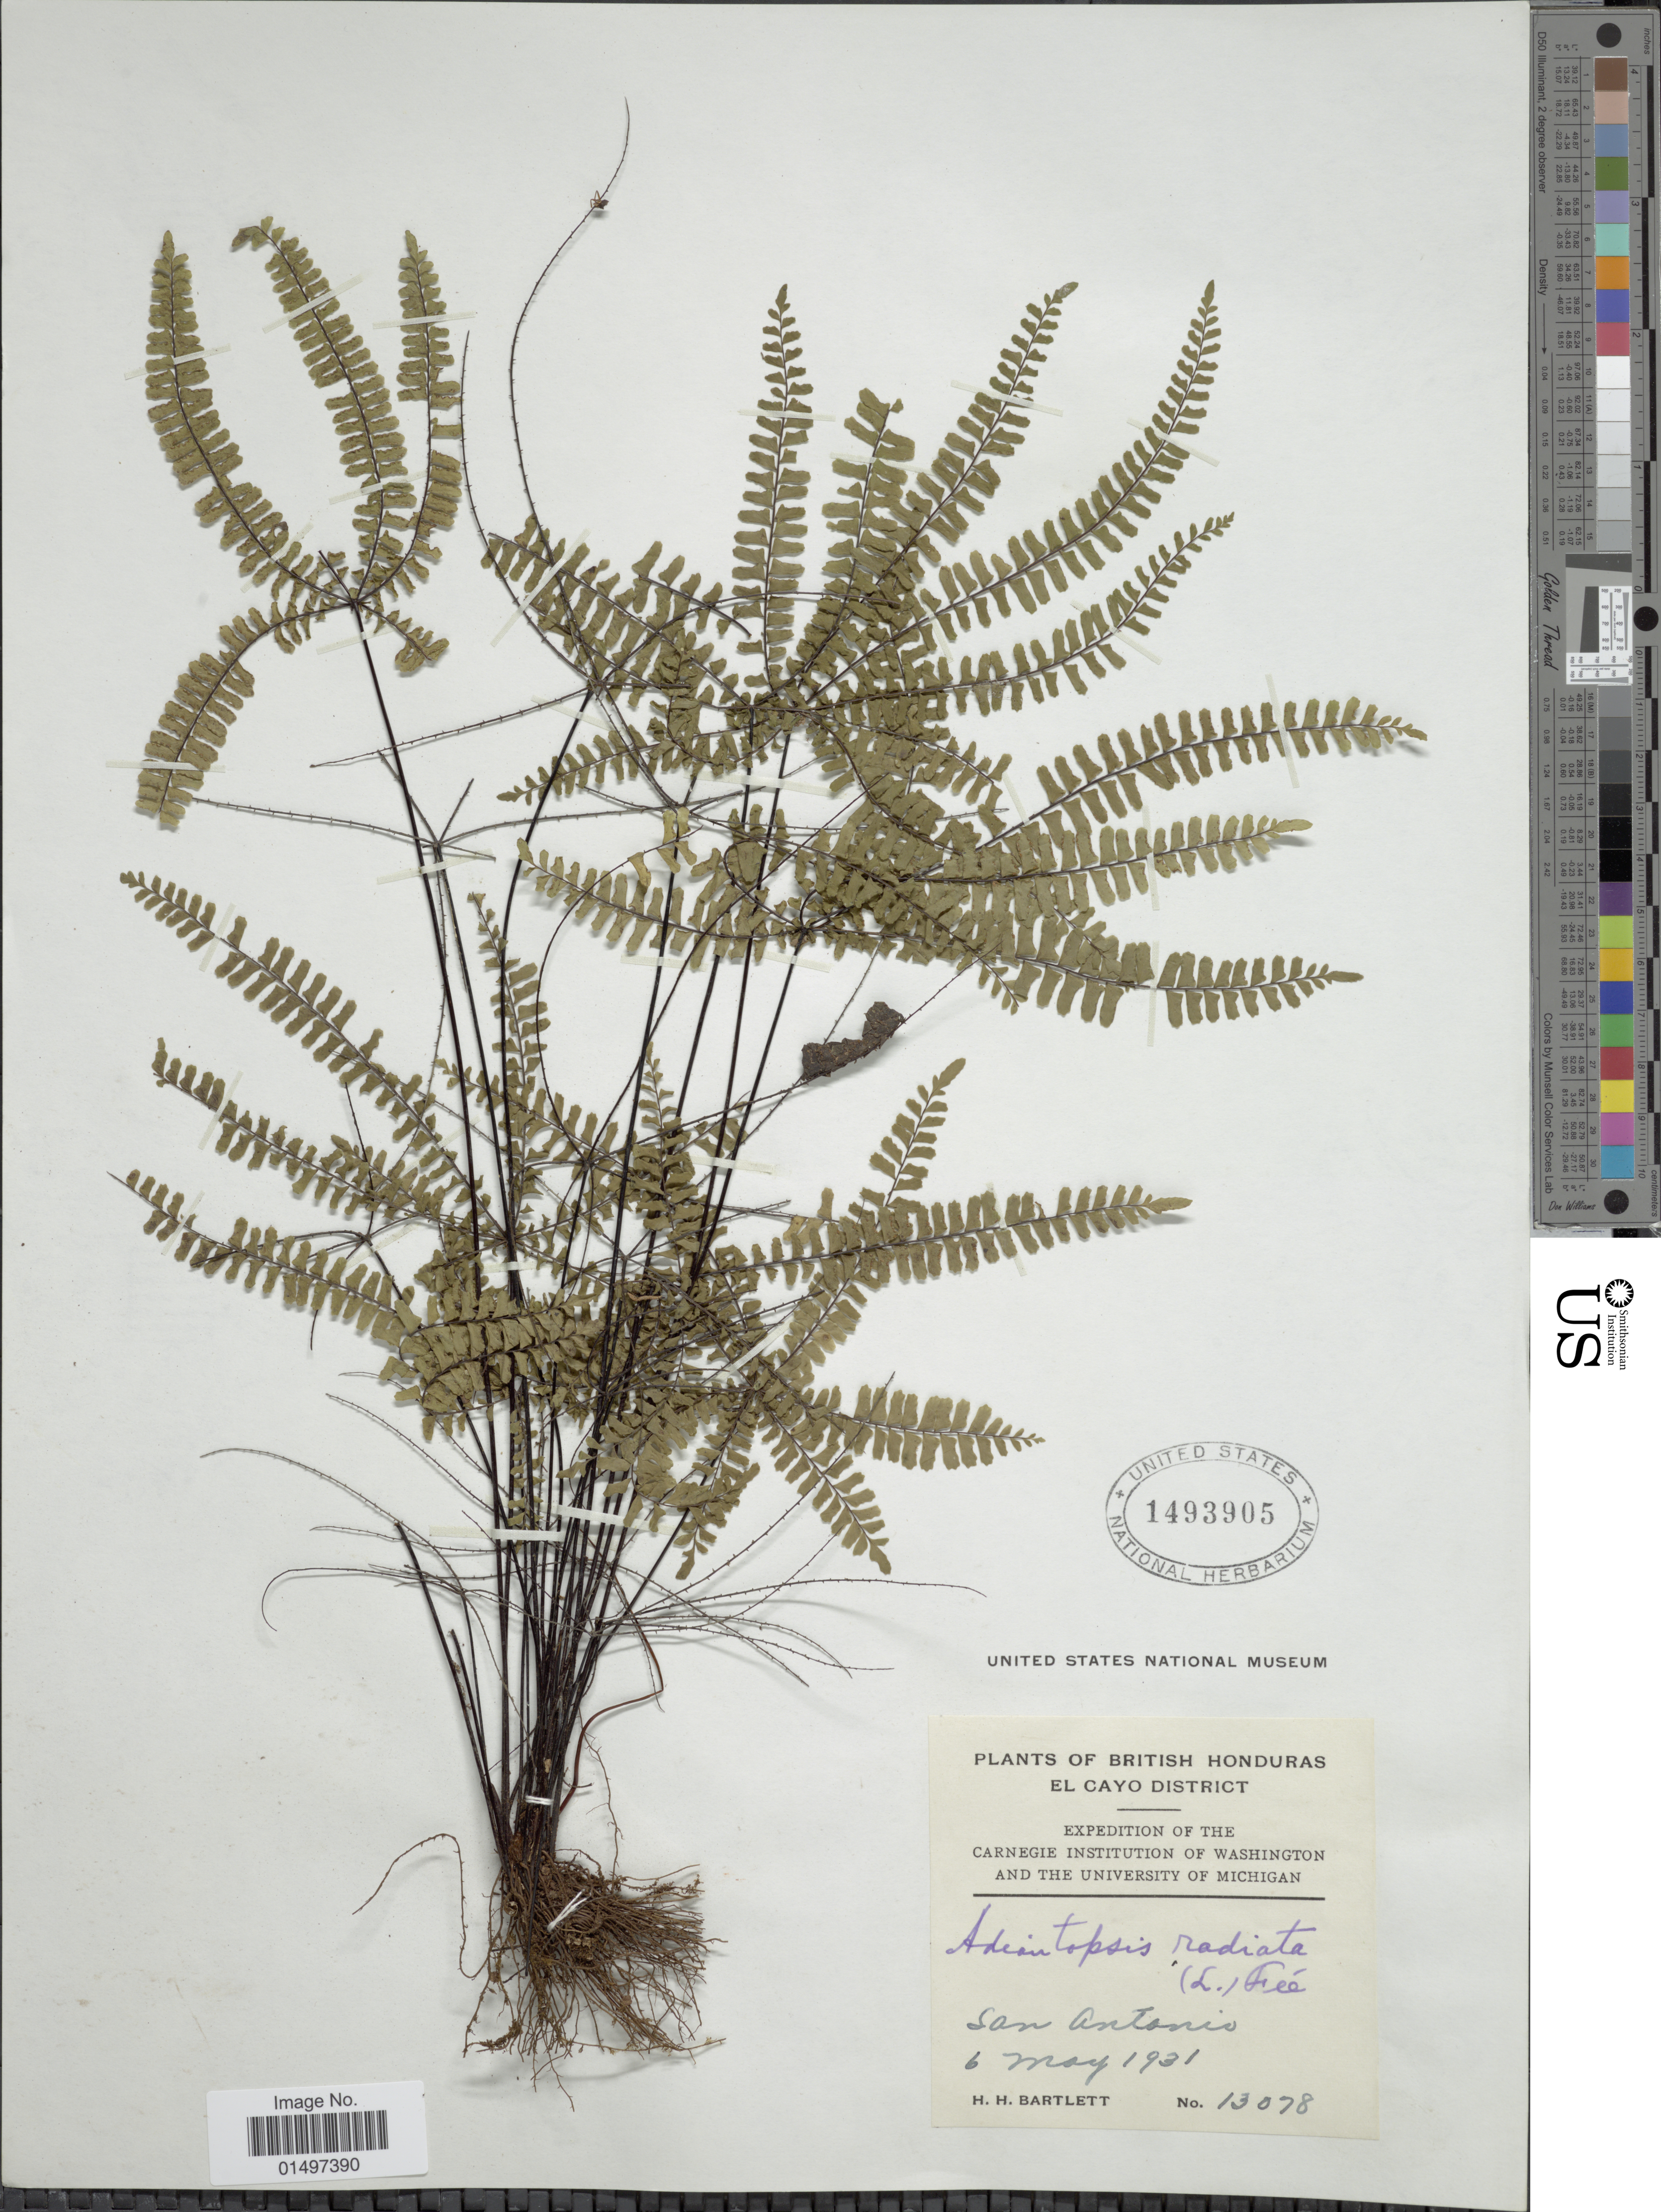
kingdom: Plantae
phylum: Tracheophyta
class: Polypodiopsida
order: Polypodiales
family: Pteridaceae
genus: Adiantopsis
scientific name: Adiantopsis radiata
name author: (L.) Fée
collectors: H. H. Bartlett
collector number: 13078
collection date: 1931-05-06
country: Belize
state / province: Cayo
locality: British Honduras. El Cayo District. San Antonio.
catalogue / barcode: US 1493905